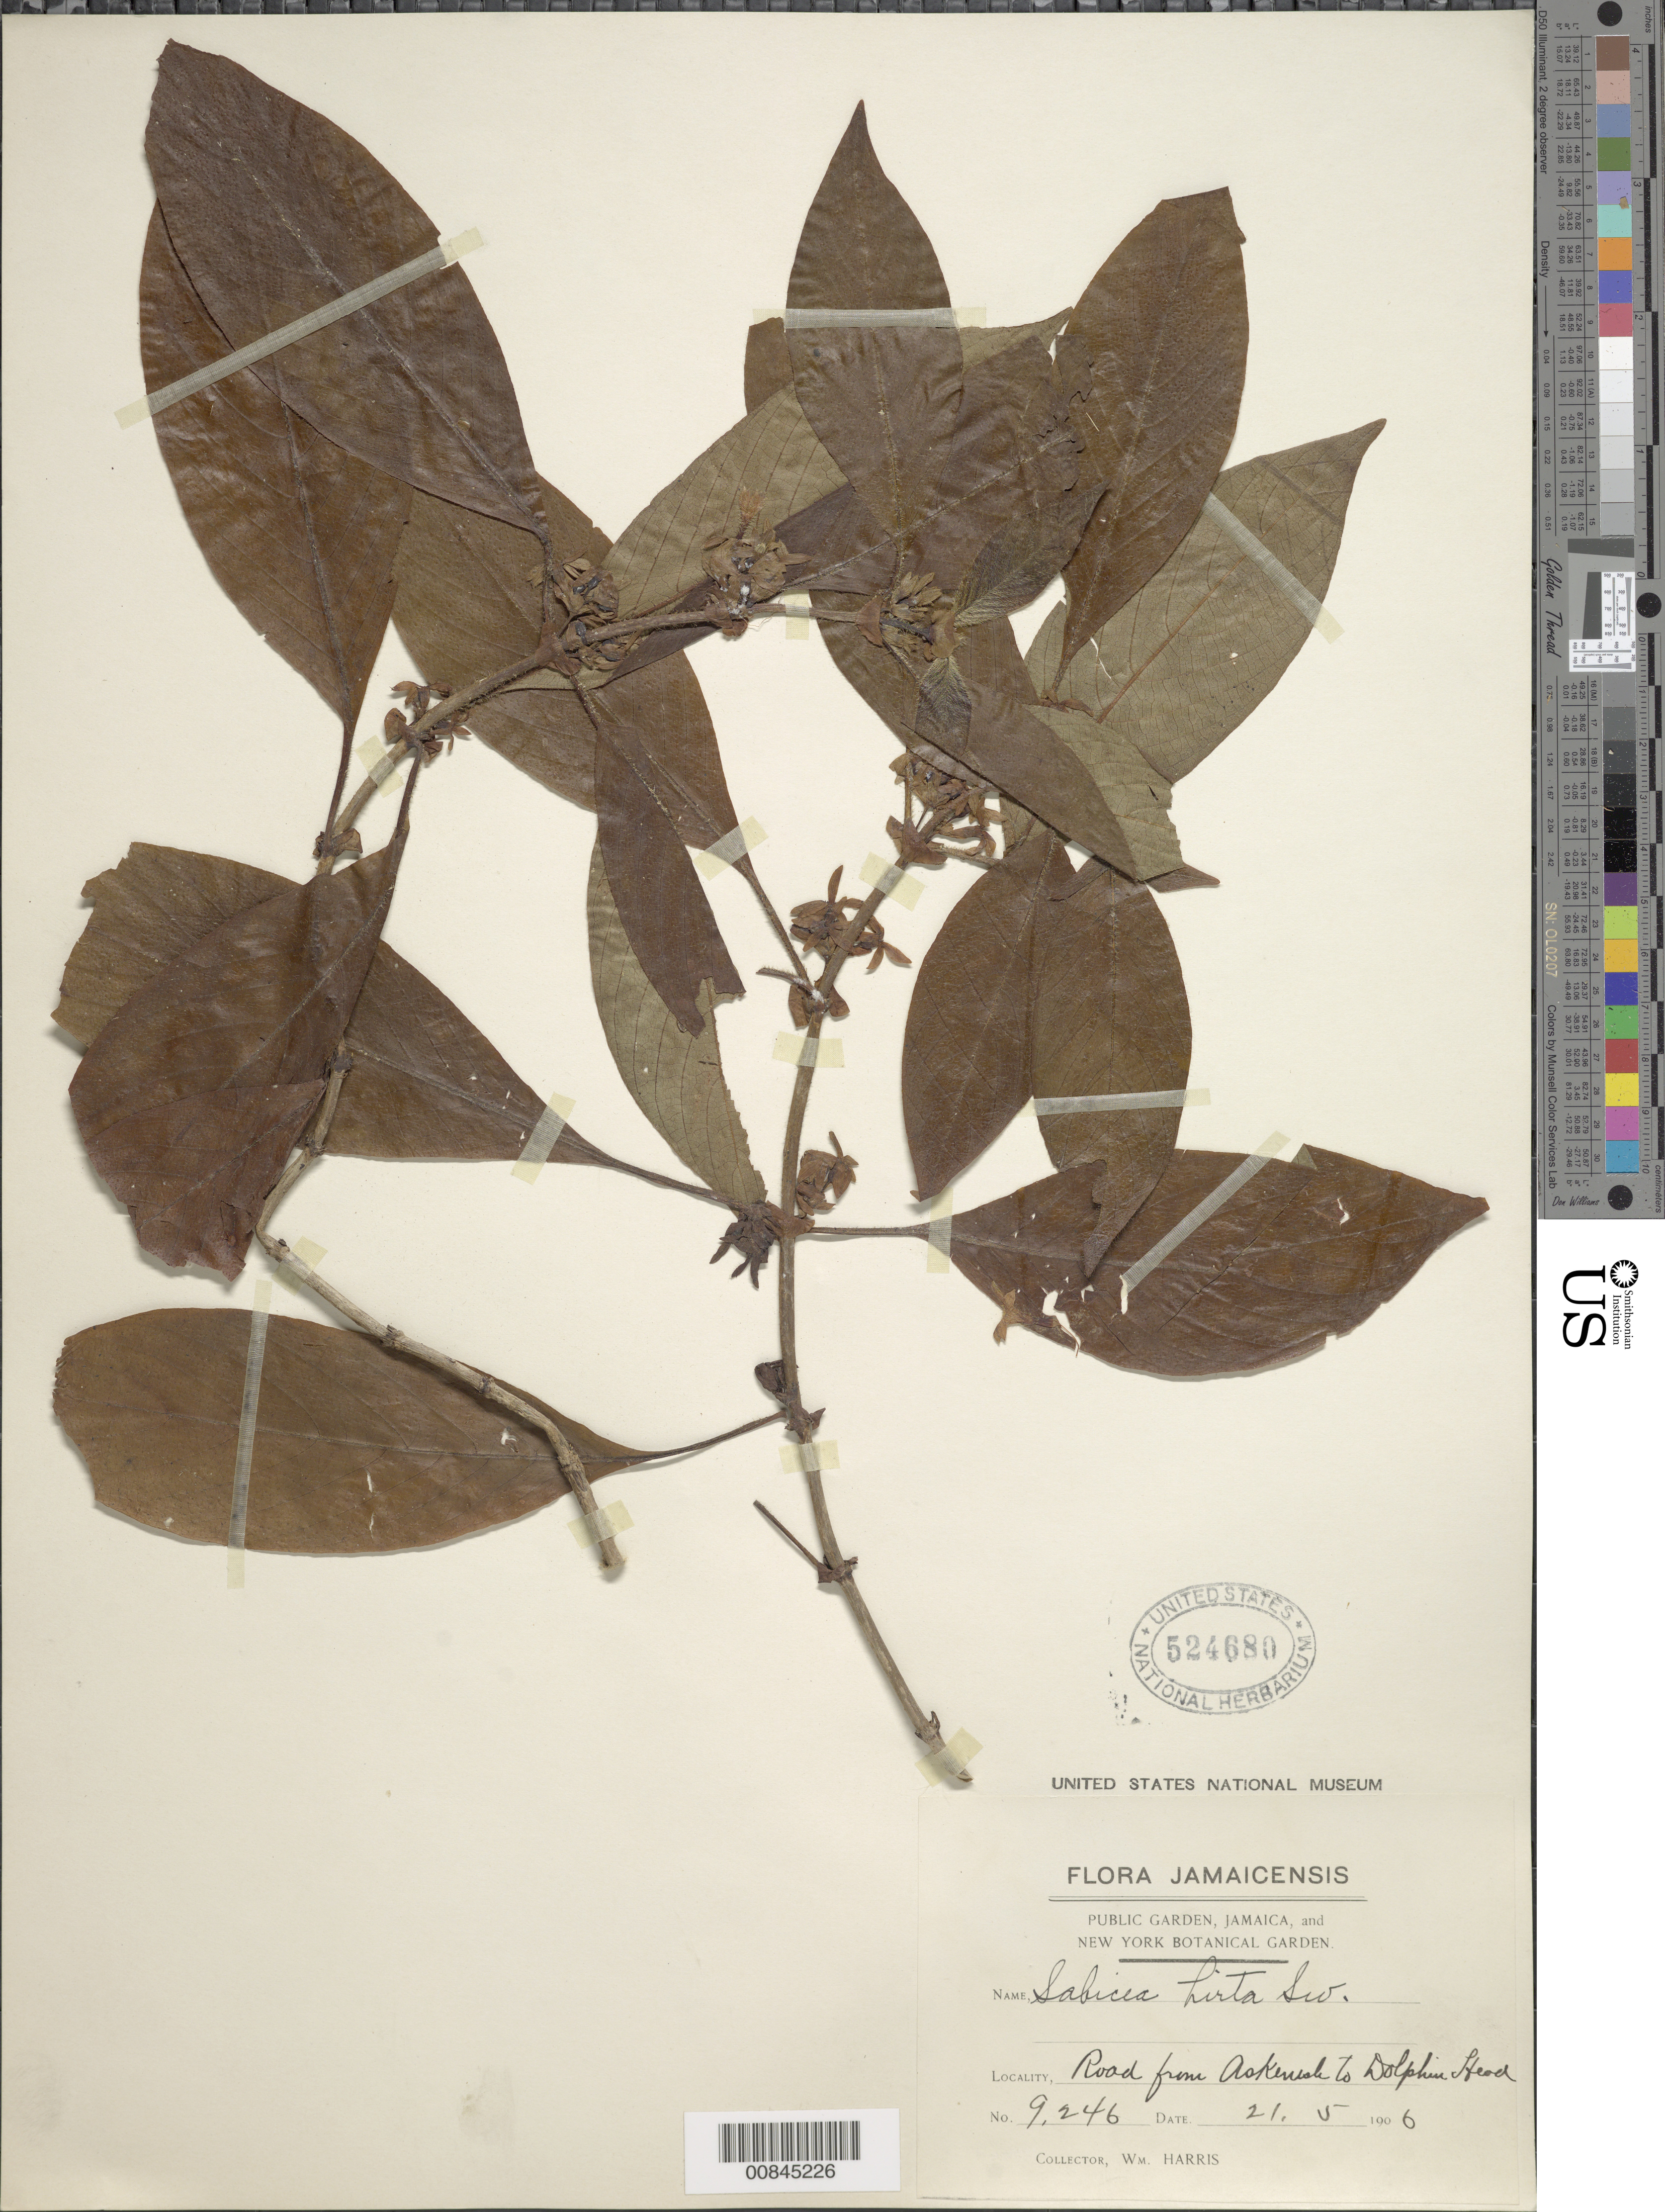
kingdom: Plantae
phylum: Tracheophyta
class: Magnoliopsida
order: Gentianales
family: Rubiaceae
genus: Sabicea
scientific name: Sabicea hirta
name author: Sw.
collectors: W. H. Harris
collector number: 9246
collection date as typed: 21 May 1906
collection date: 1906-05-21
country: Jamaica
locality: Road from Askenish to Dolphin Head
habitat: Along road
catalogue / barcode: US 524680